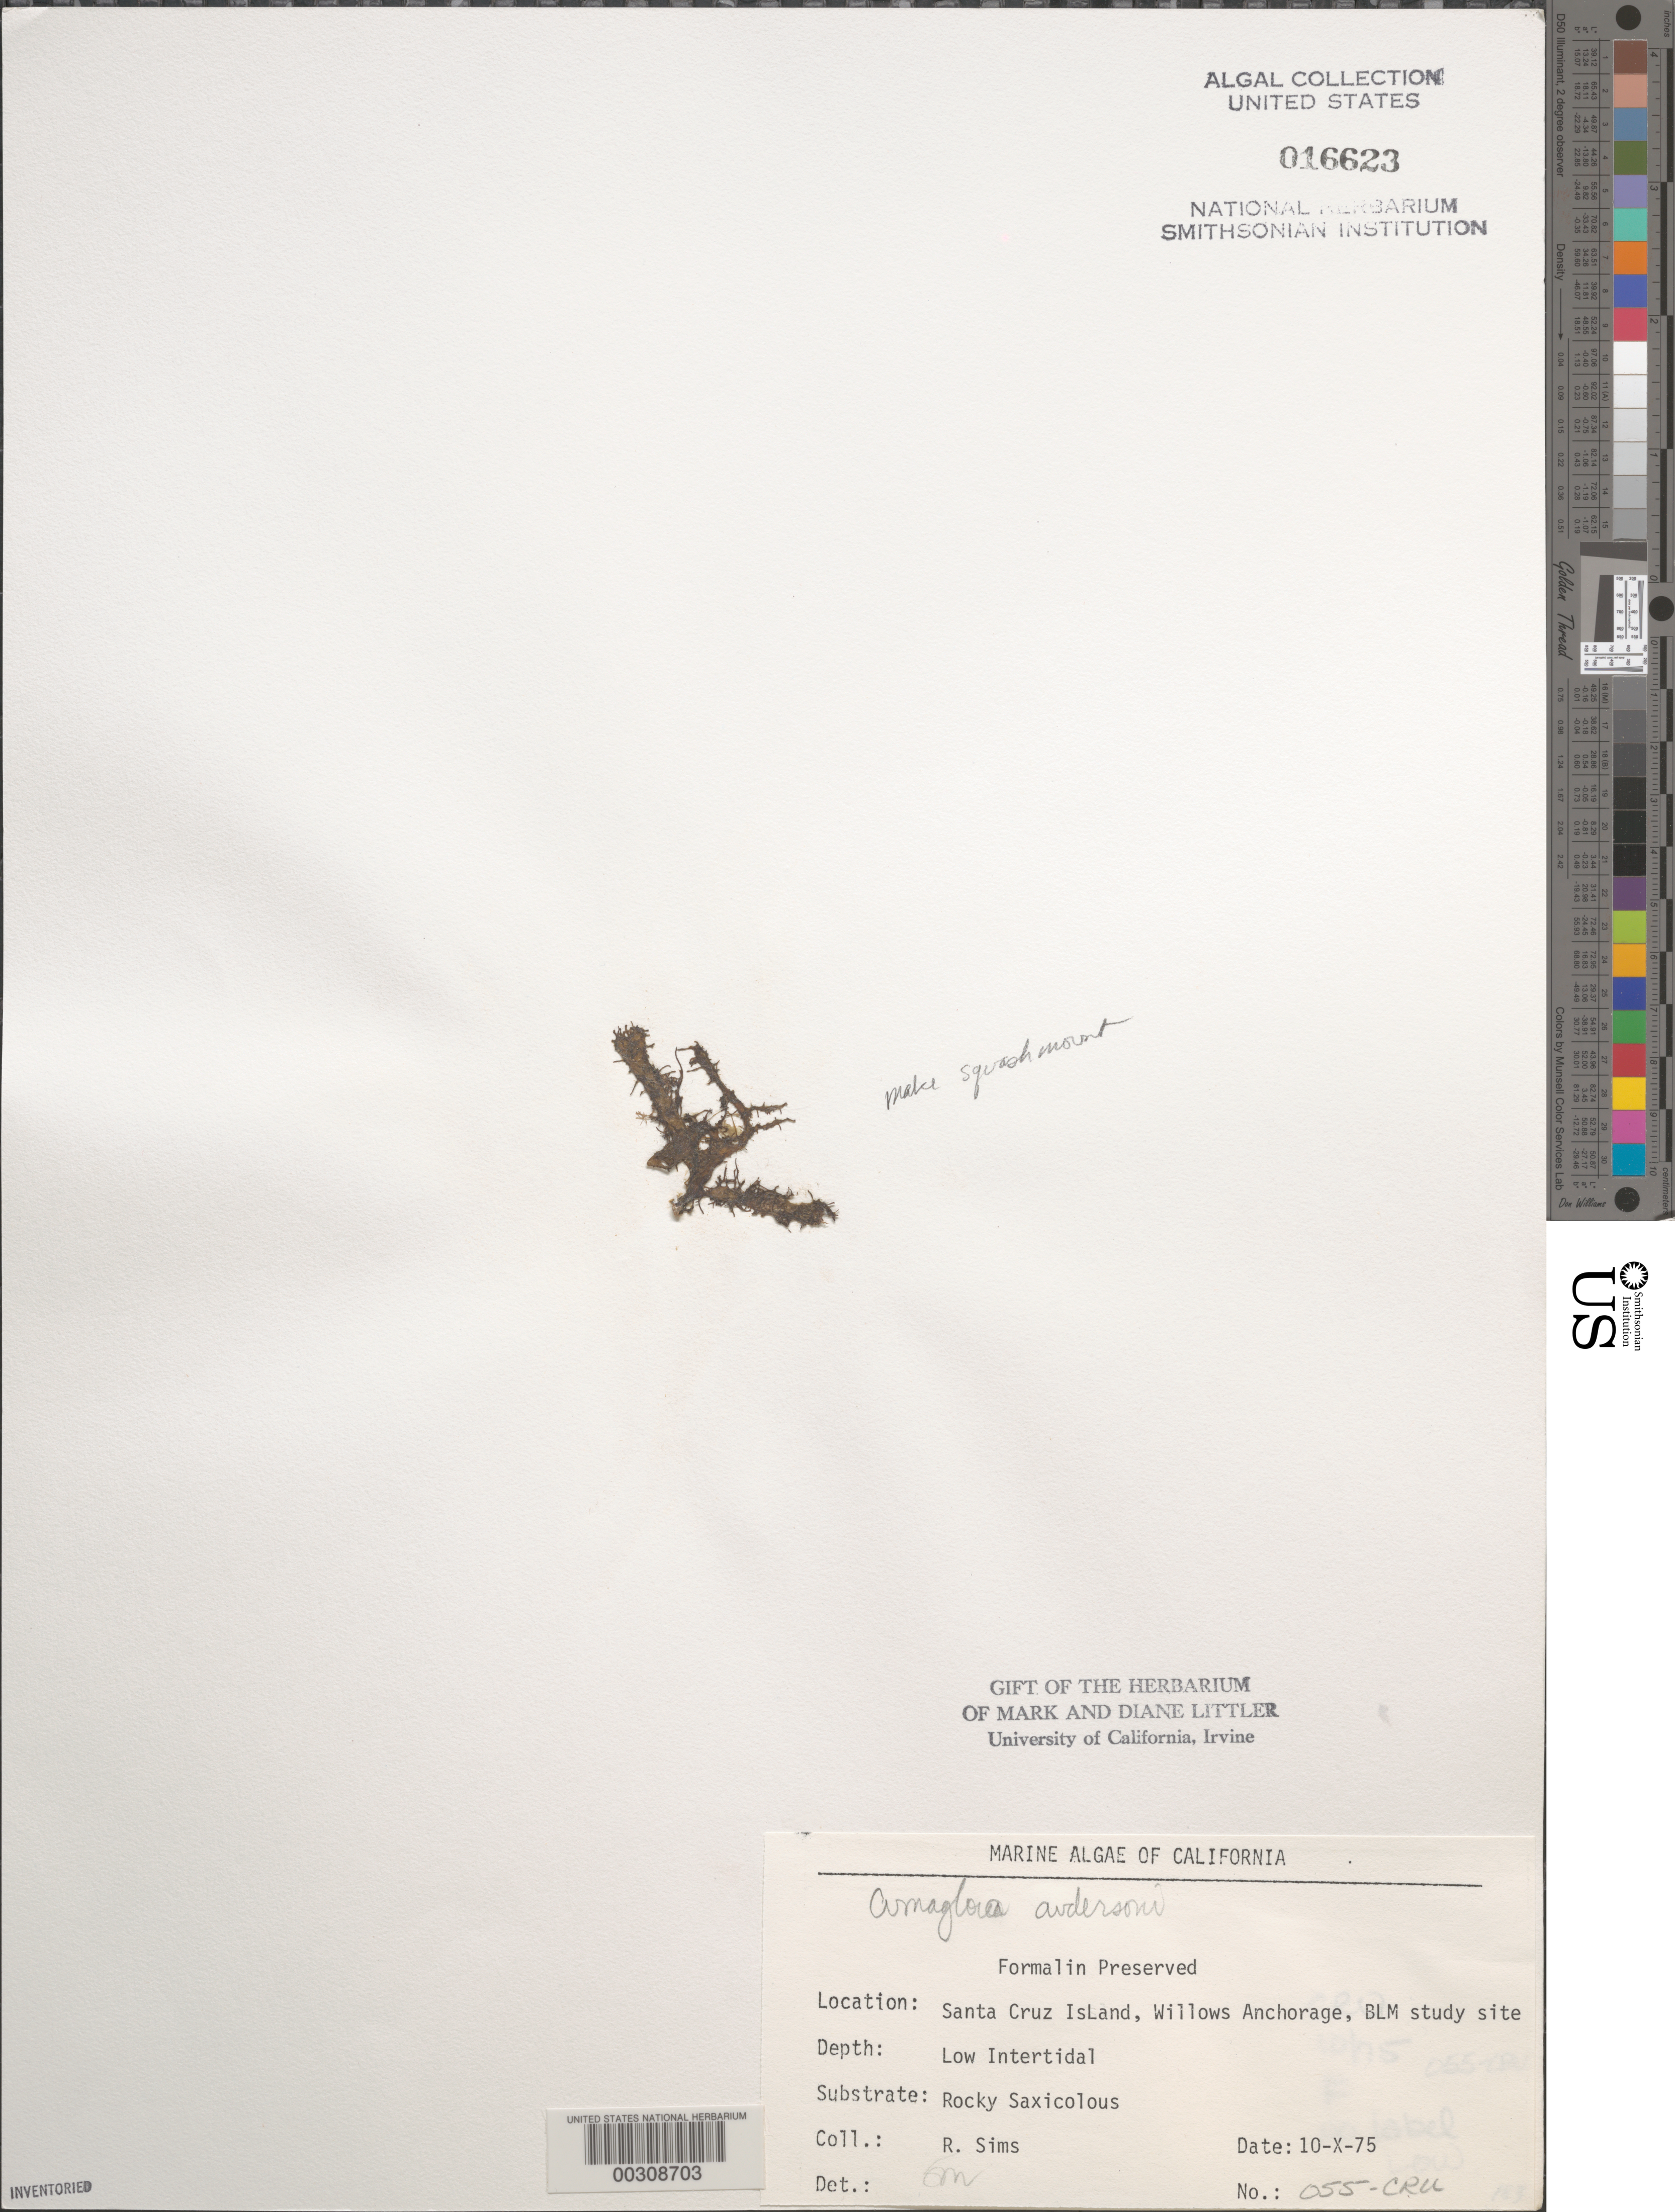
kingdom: Plantae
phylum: Rhodophyta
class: Florideophyceae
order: Nemaliales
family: Liagoraceae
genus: Cumagloia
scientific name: Cumagloia andersonii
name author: (Farl.) Setch. & N.L. Gardner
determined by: Murray, S. N.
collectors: R. H. Sims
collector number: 055-cru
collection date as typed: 10 Oct 1975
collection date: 1975-10-10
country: United States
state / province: California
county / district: Santa Barbara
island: Santa Cruz Island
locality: Willows Anchorage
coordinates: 33 57'38"N, 119 45'18"W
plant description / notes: BLM-SOCALBIGHT Rocky Intertidal Survey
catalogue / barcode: US 16623